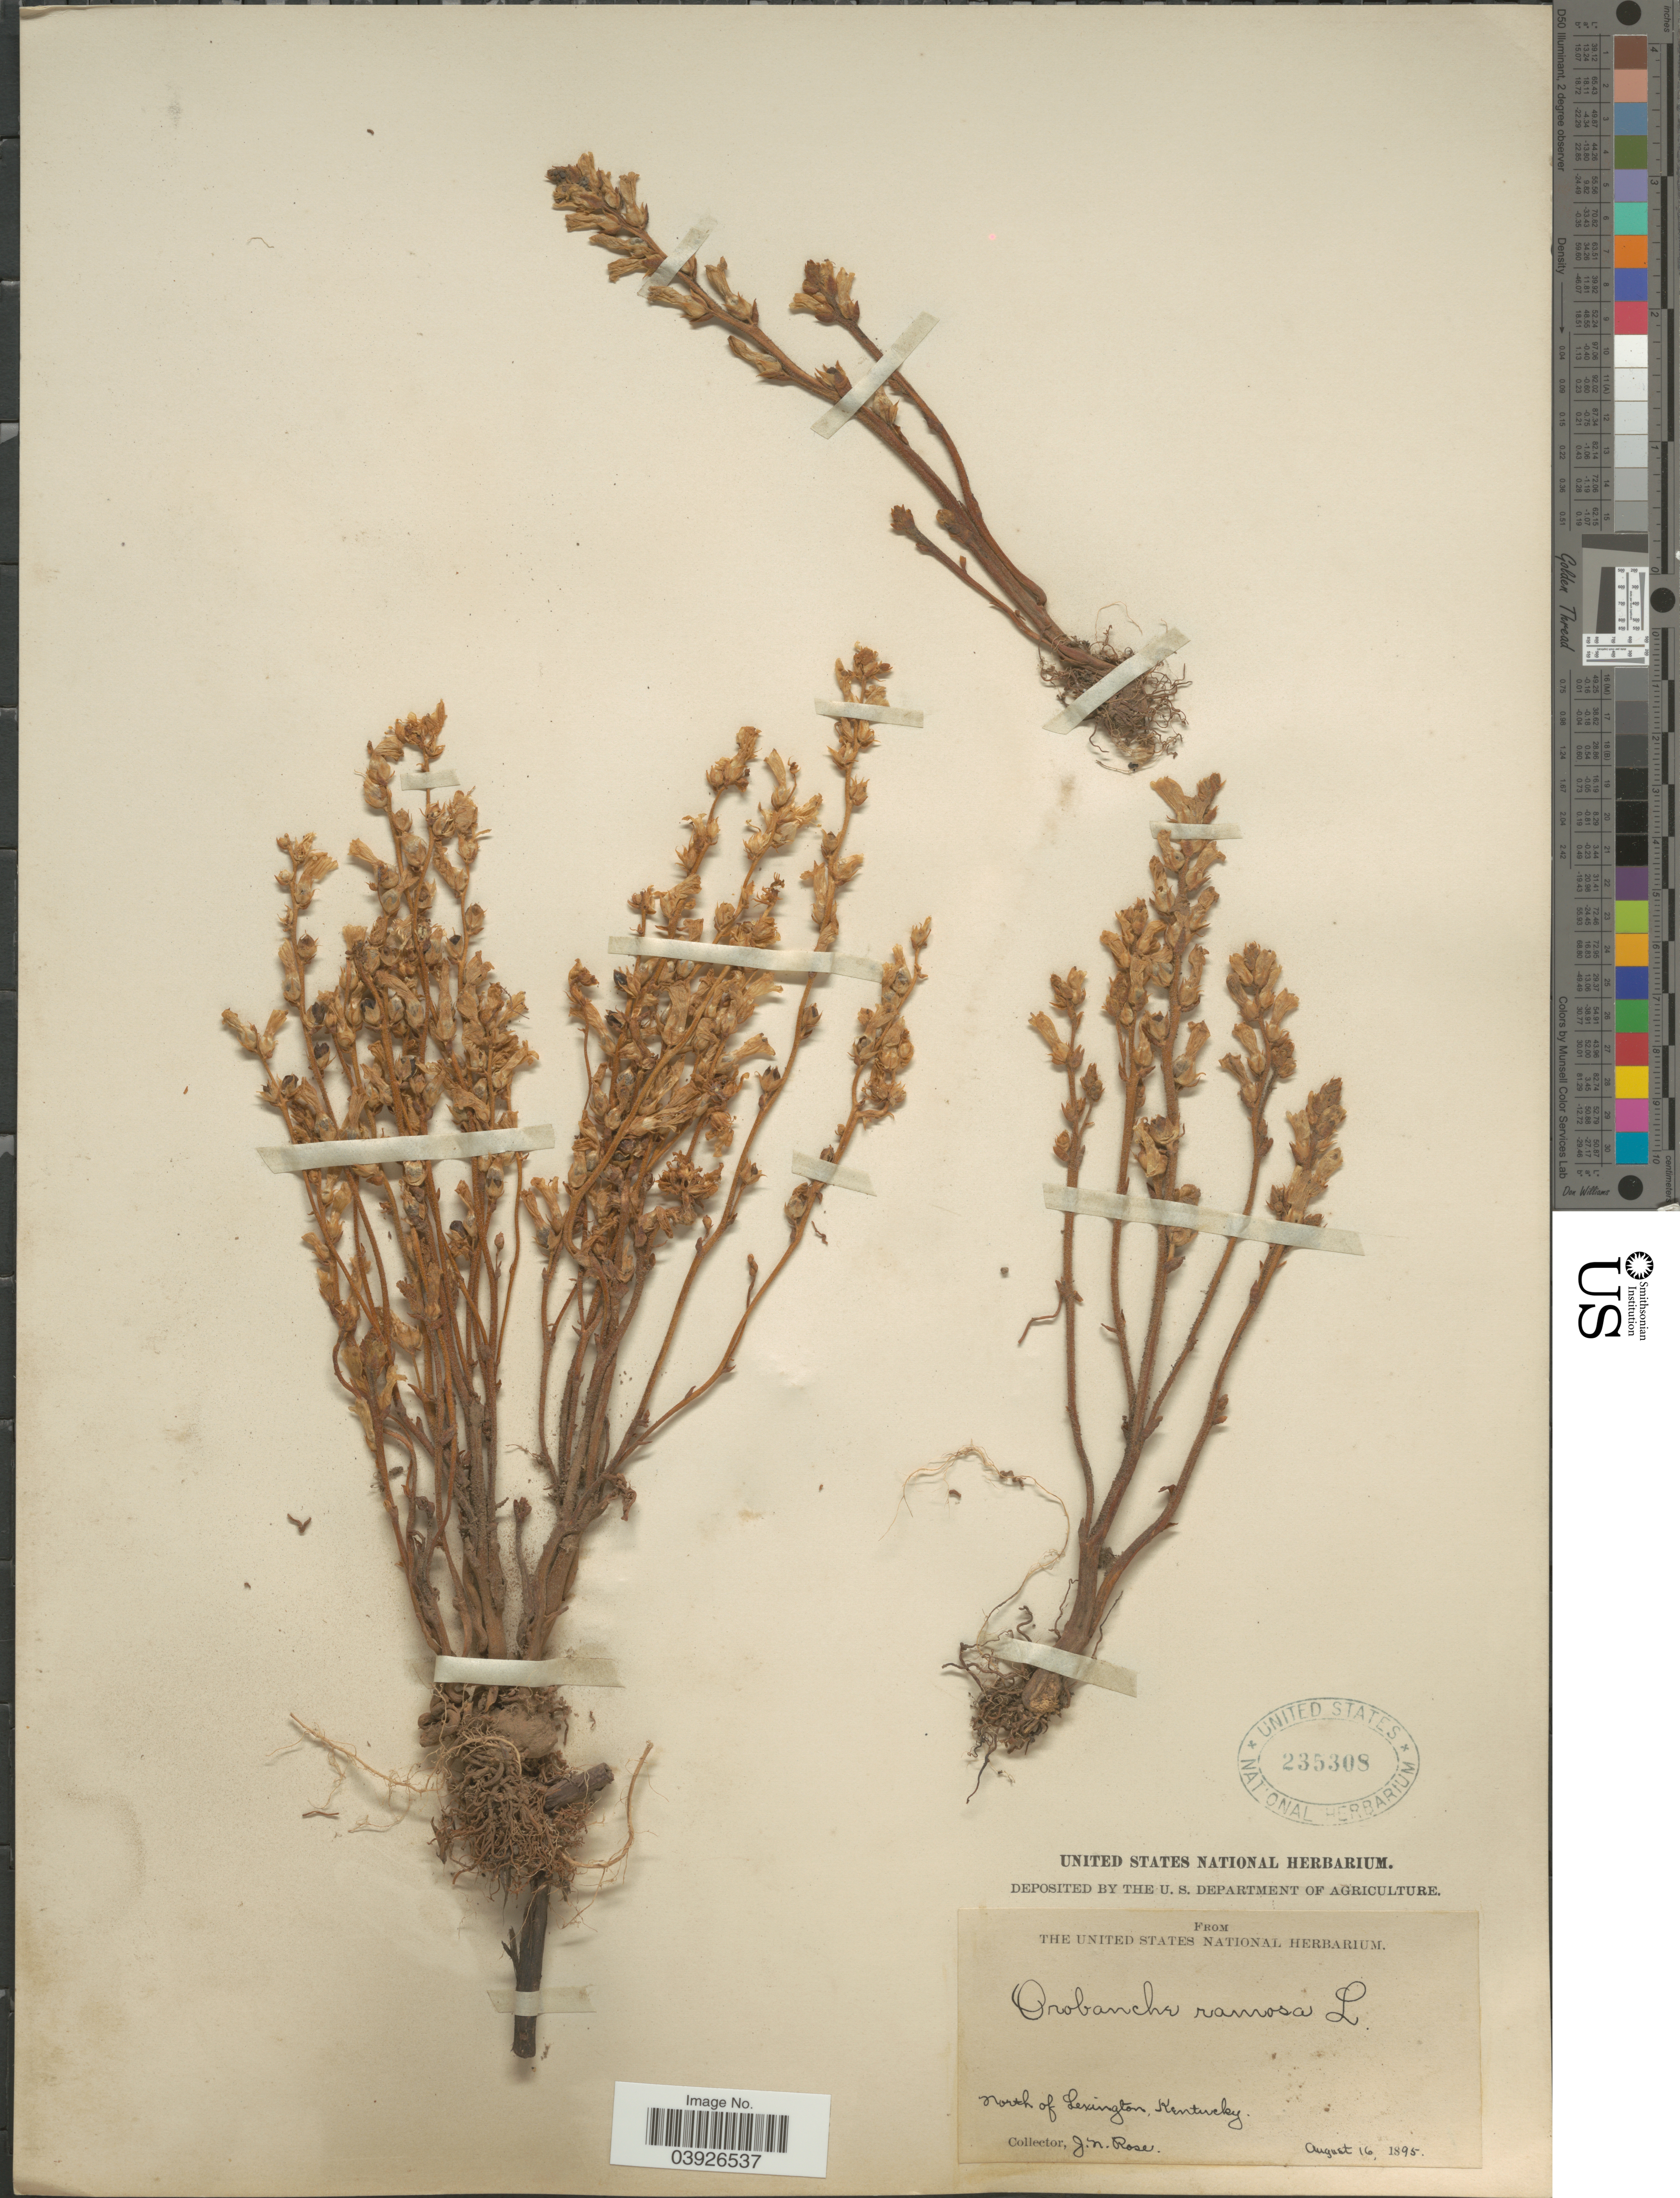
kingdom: Plantae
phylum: Tracheophyta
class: Magnoliopsida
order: Lamiales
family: Orobanchaceae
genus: Orobanche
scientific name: Orobanche ramosa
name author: L.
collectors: J. N. Rose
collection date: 1895-08-16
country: United States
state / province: Kentucky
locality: North of Lexington.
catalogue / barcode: US 235308